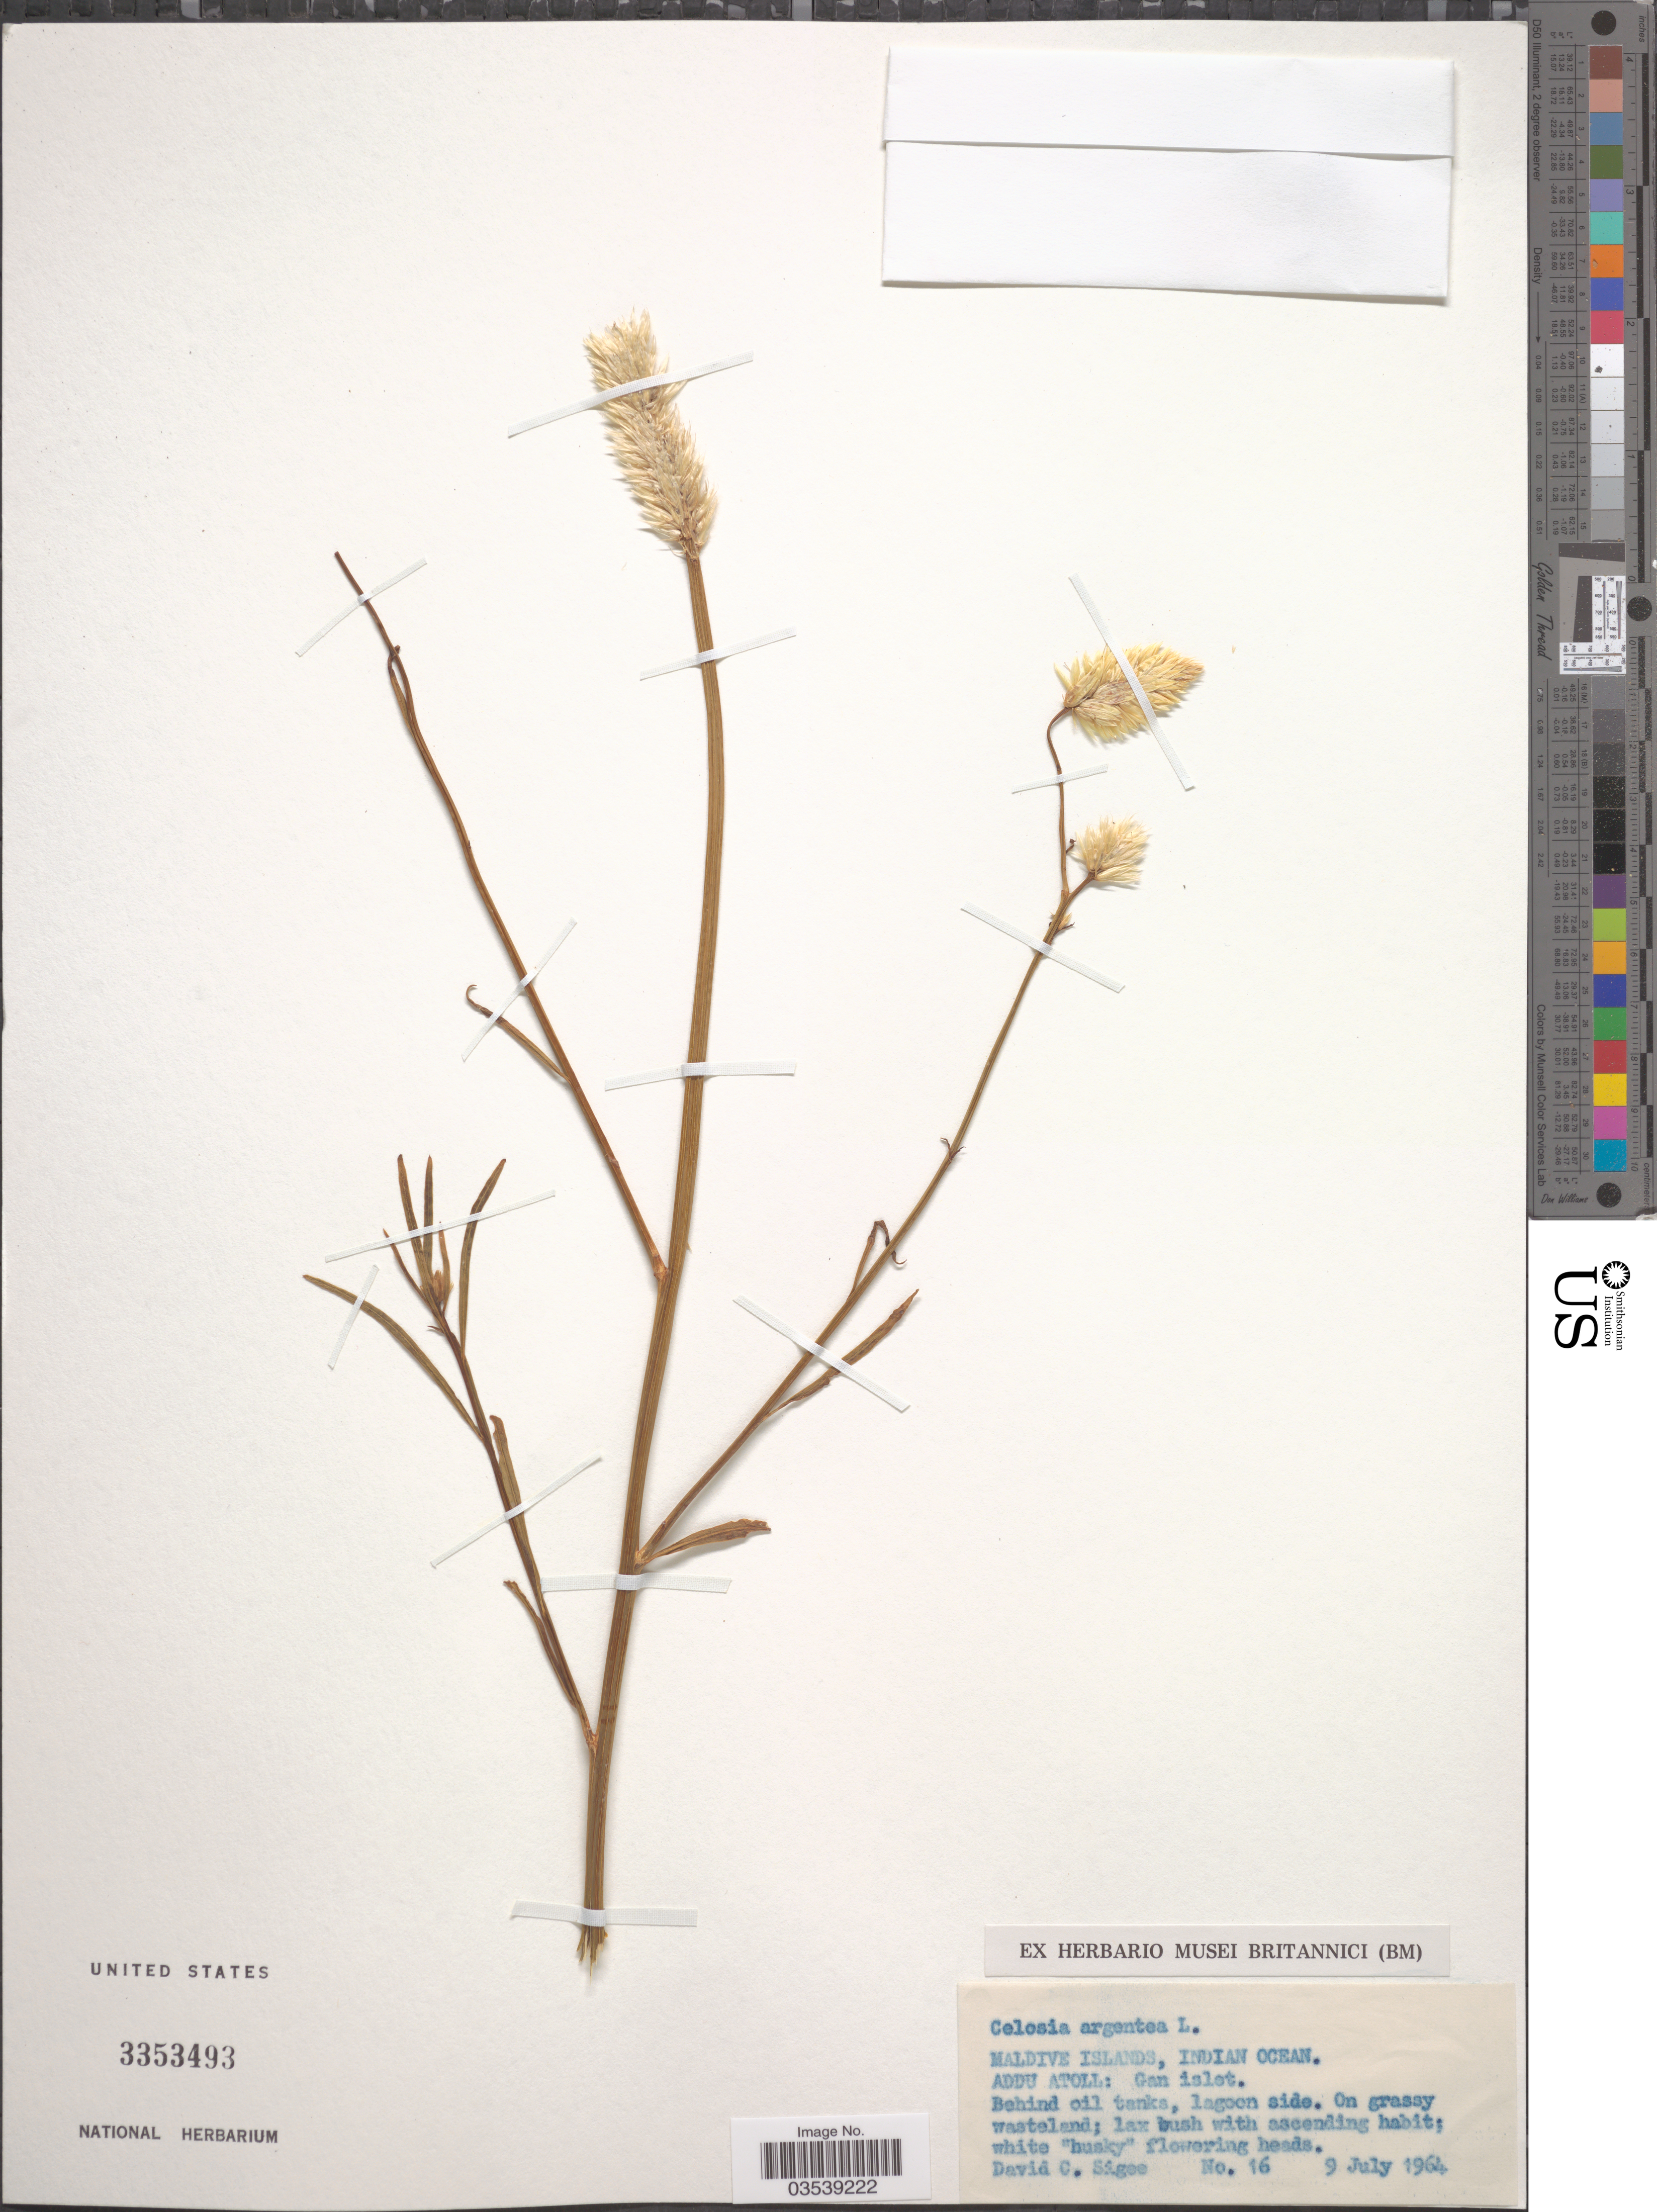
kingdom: Plantae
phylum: Tracheophyta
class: Magnoliopsida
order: Caryophyllales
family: Amaranthaceae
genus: Celosia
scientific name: Celosia argentea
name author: L.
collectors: D. C. Sigee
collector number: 16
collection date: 1964-07-09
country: Maldive Islands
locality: Indian Ocean. Addu Atoll: Gan islet.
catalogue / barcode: US 3353493